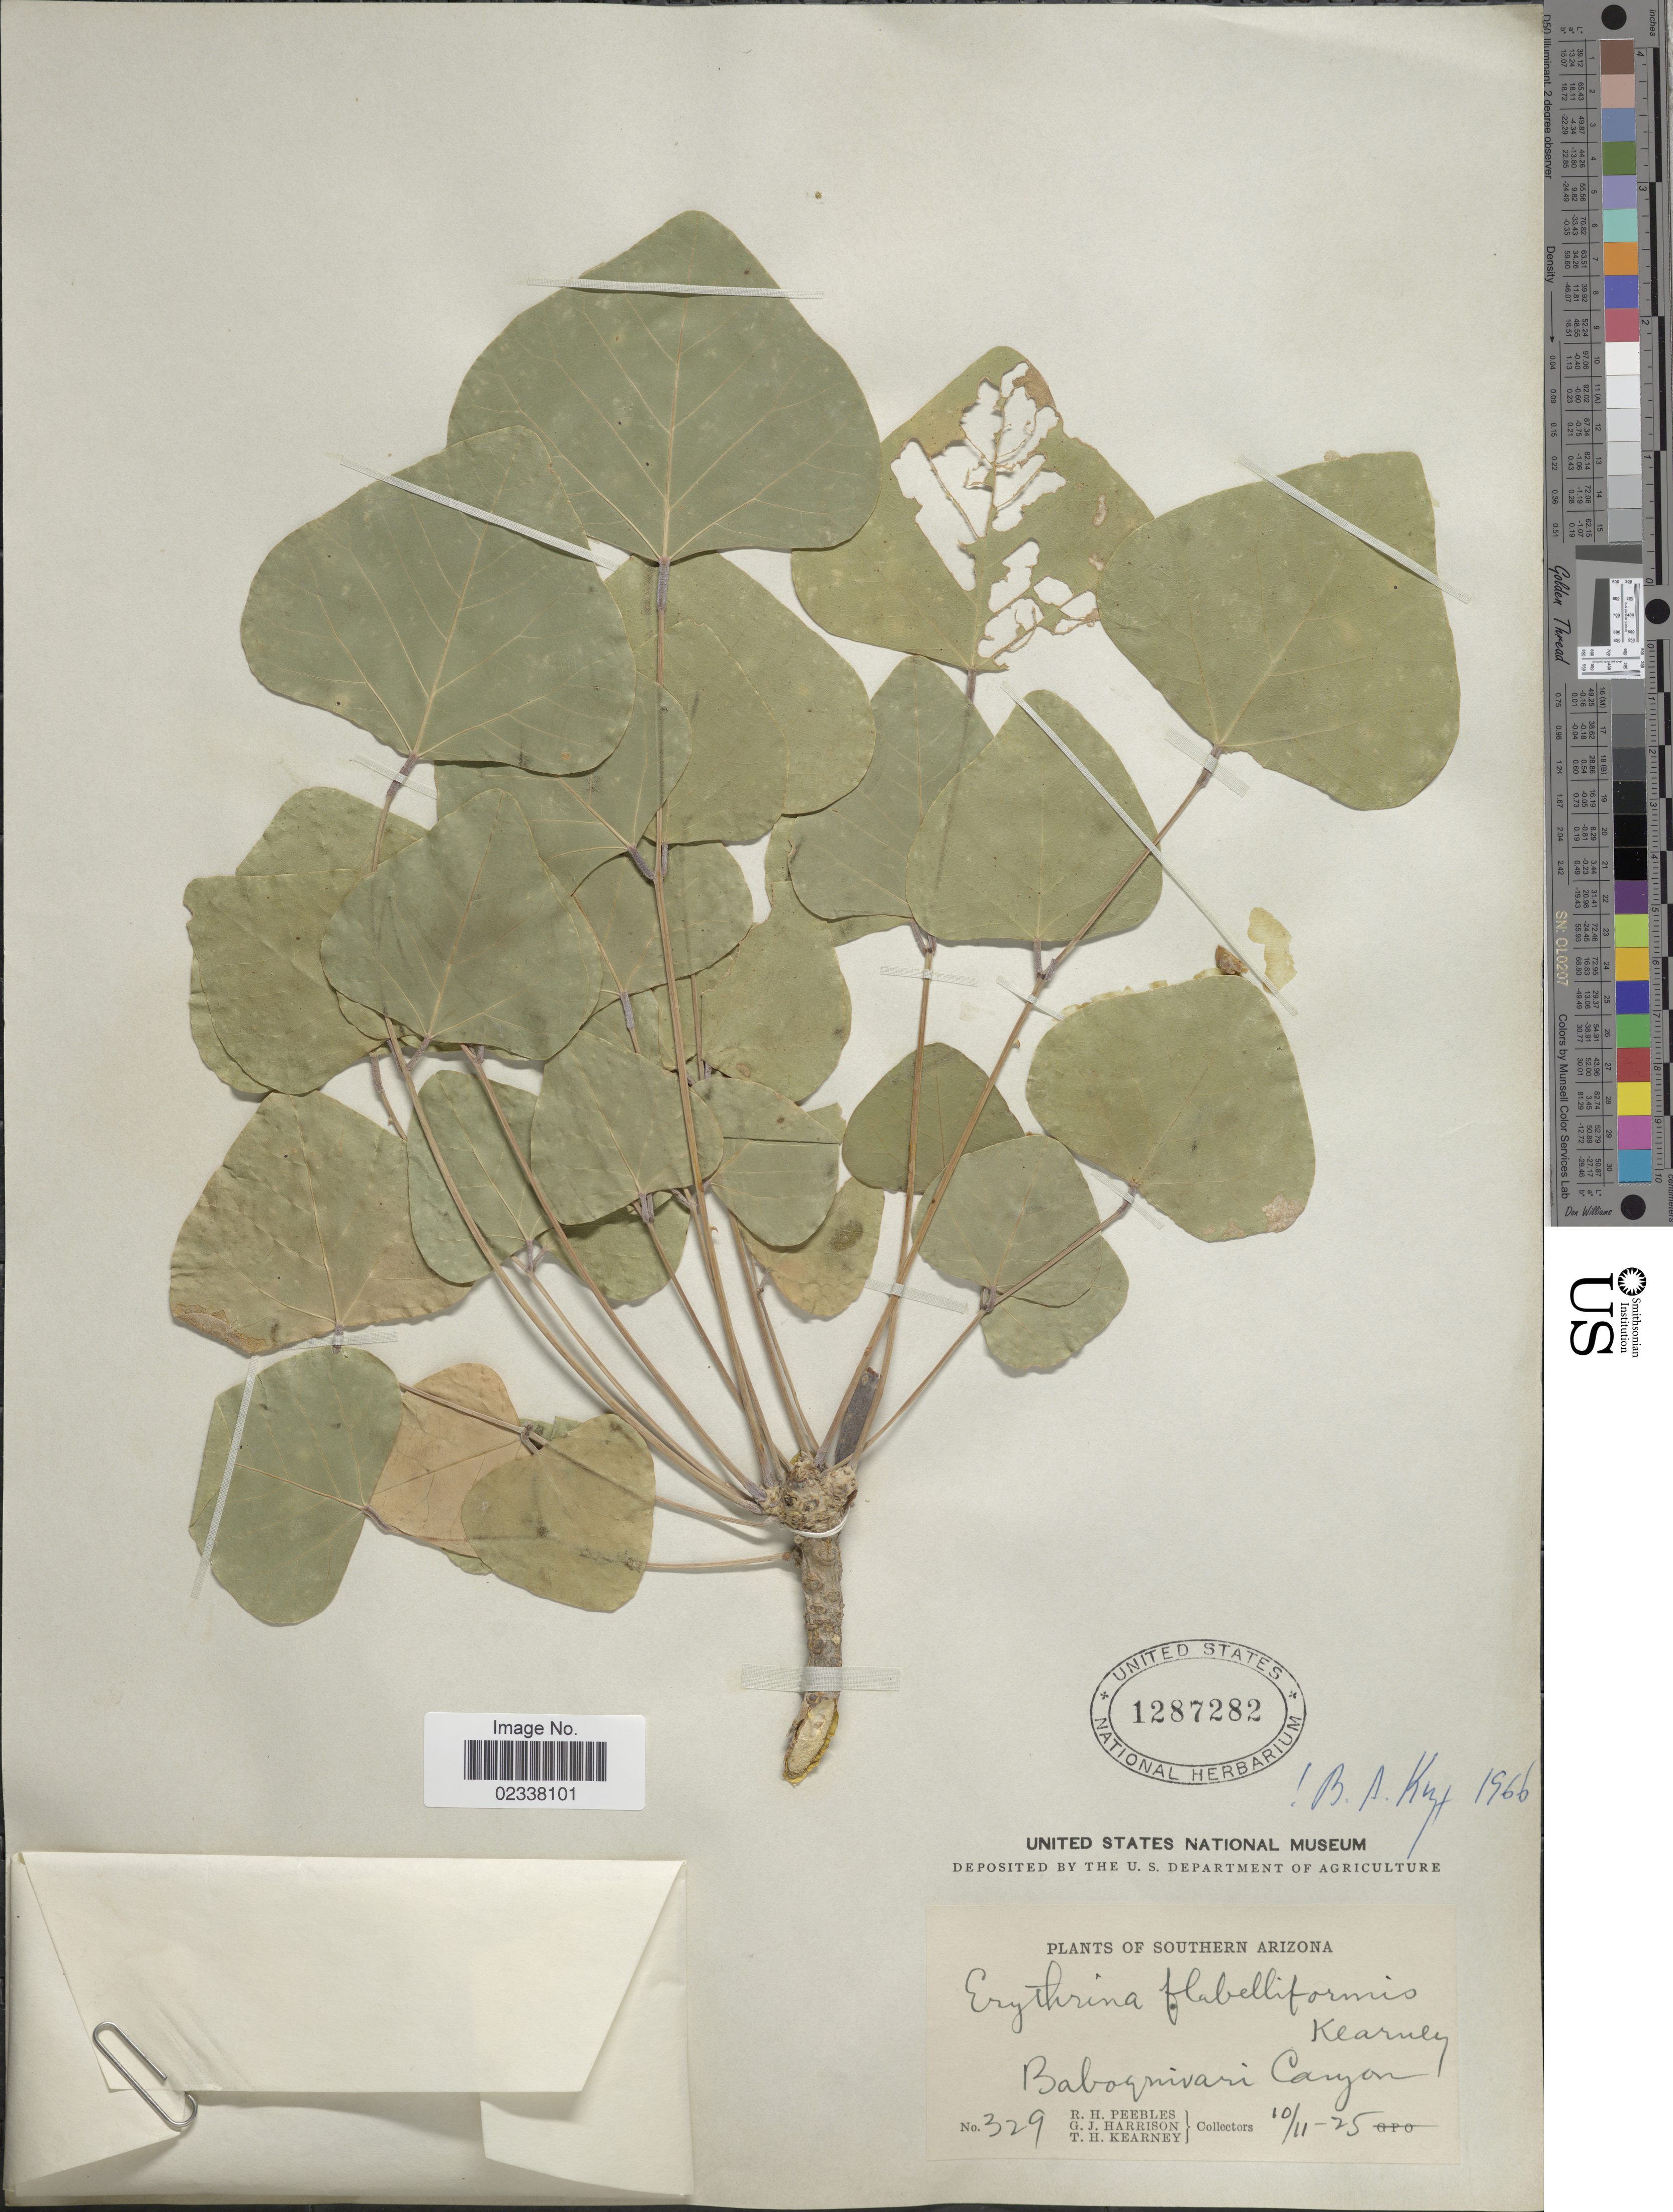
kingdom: Plantae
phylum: Tracheophyta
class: Magnoliopsida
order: Fabales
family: Fabaceae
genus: Erythrina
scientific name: Erythrina flabelliformis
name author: Kearney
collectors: R. H. Peebles, G. J. Harrison & T. H. Kearney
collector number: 329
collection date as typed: Transcribed d/m/y: 11/10/25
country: United States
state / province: Arizona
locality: Southern Arizona. Baboquivari Canyon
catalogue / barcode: US 1287282